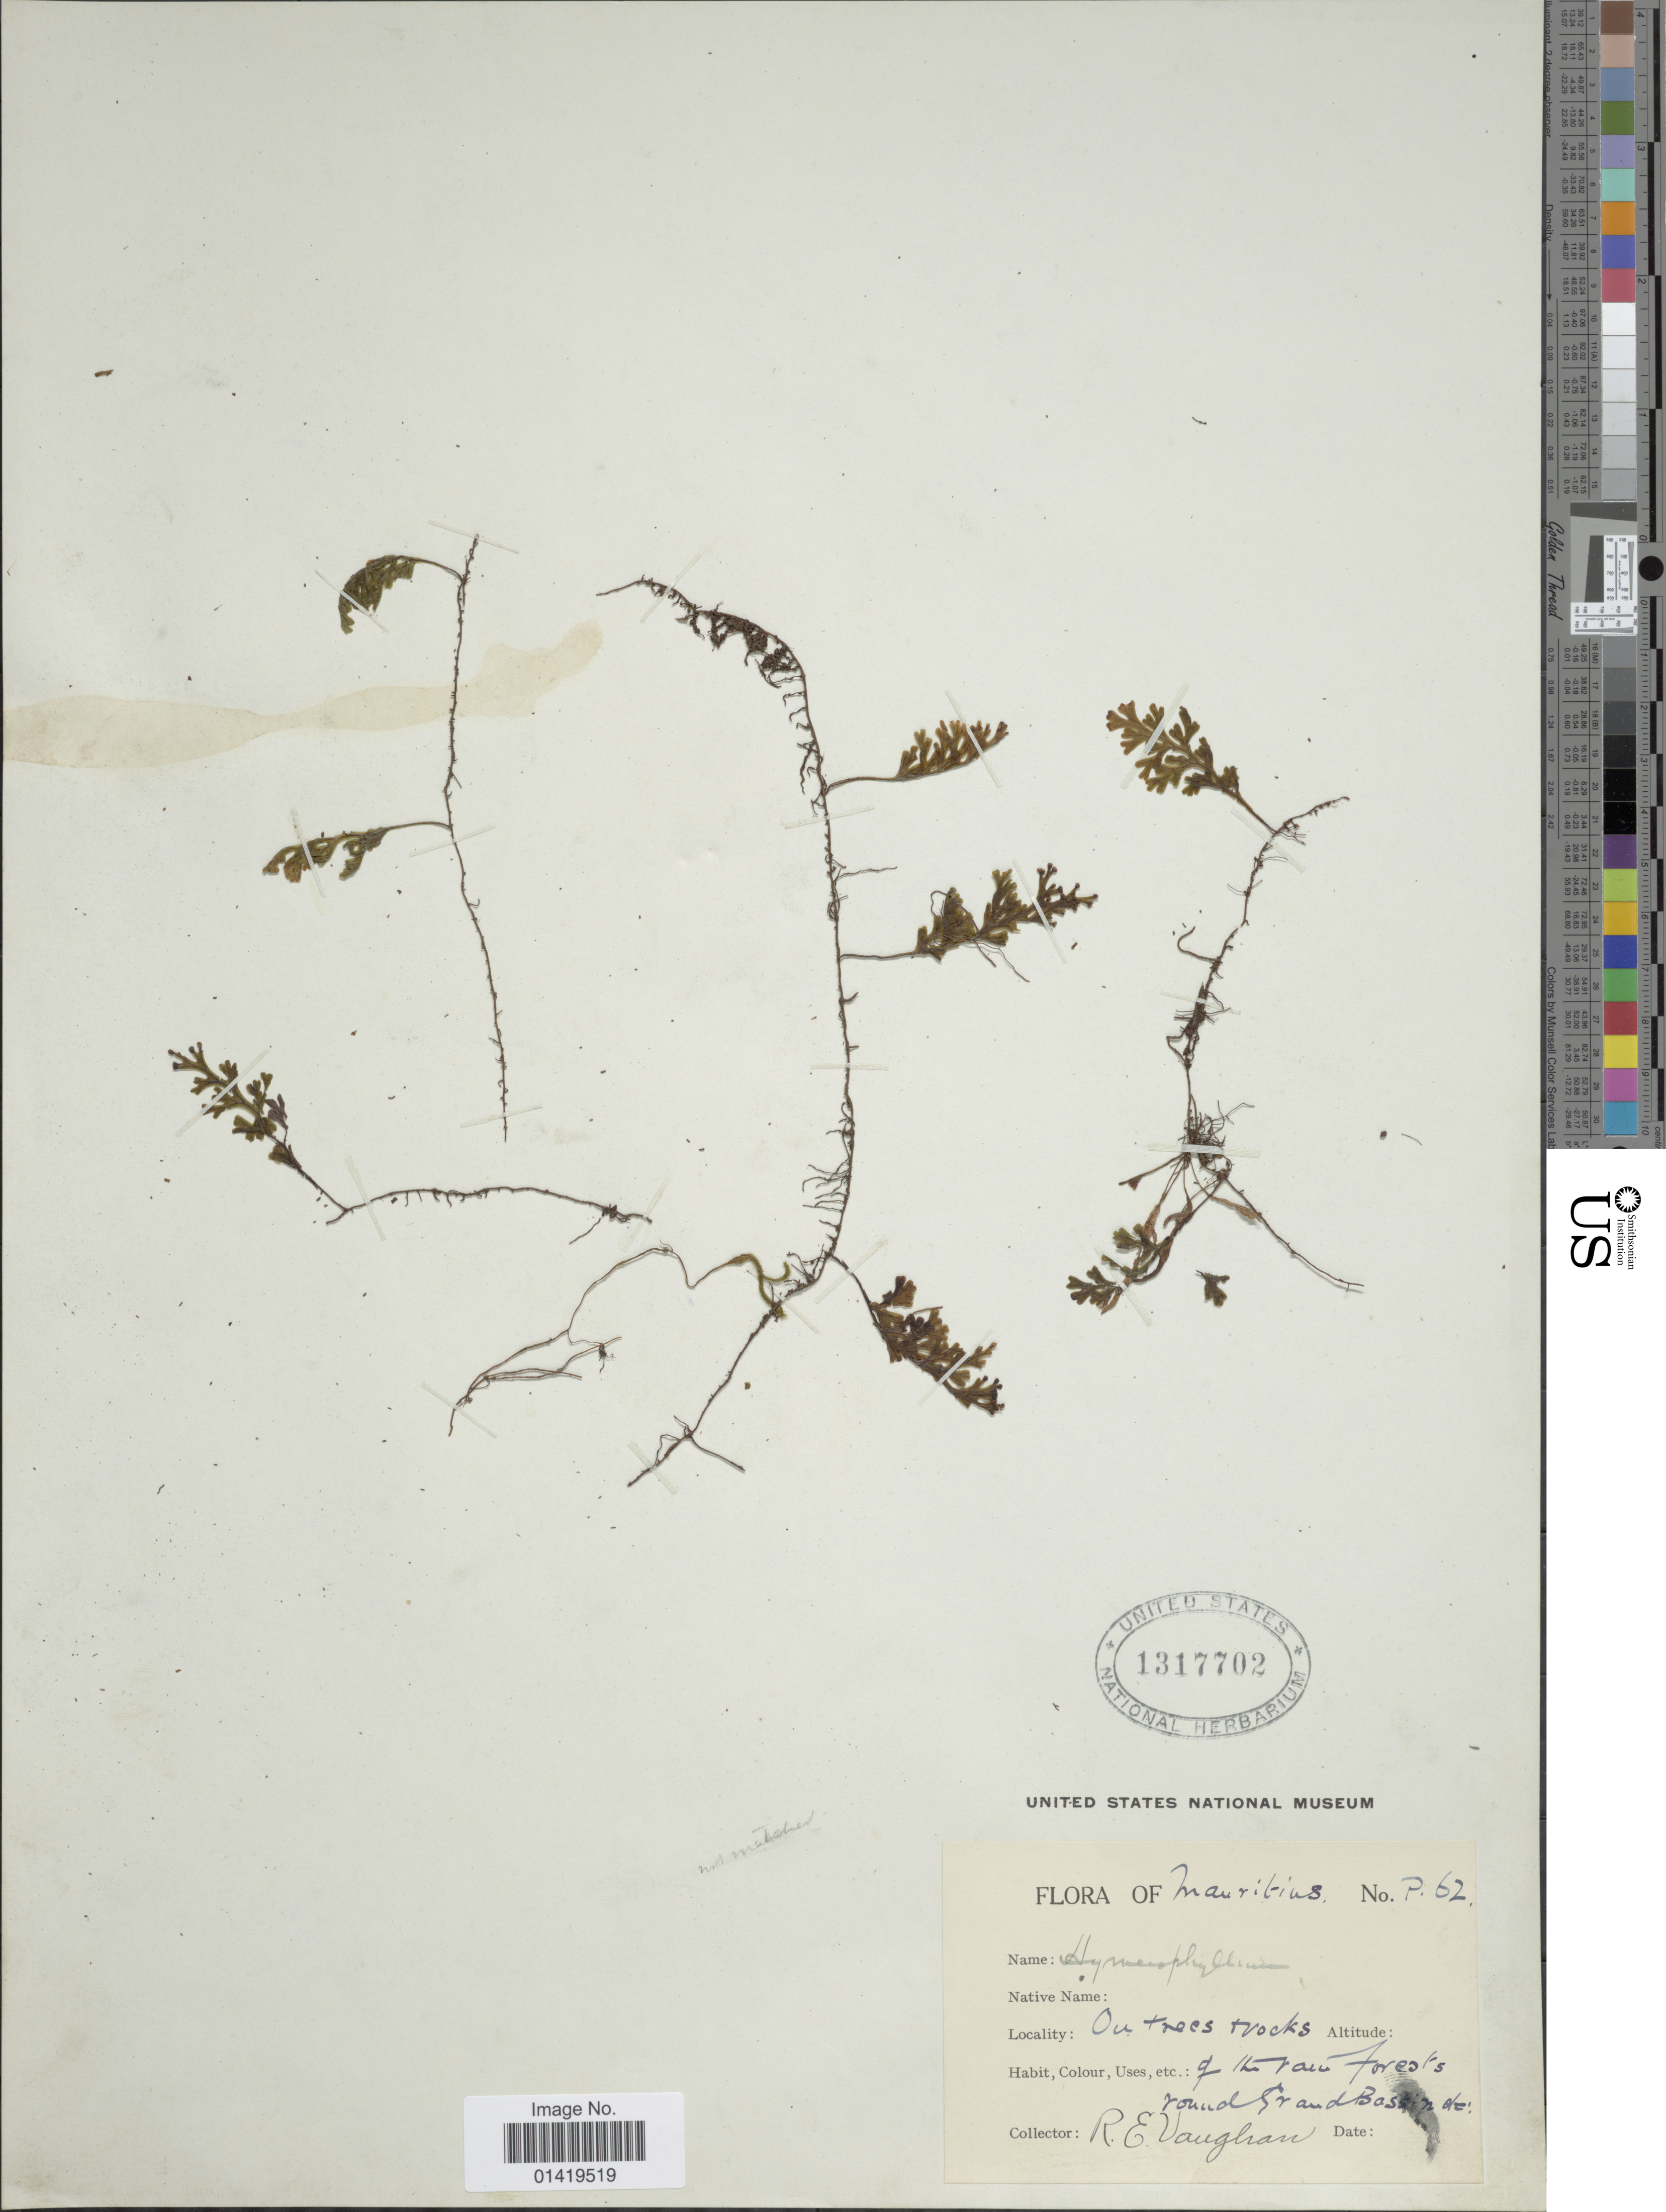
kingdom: Plantae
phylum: Tracheophyta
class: Polypodiopsida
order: Hymenophyllales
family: Hymenophyllaceae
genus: Hymenophyllum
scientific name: Hymenophyllum sp.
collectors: R. Vaughan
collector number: P62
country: Mauritius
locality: Mauritius of ilhovau forests round Grand Bassin de [interpreted]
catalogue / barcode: US 1317702